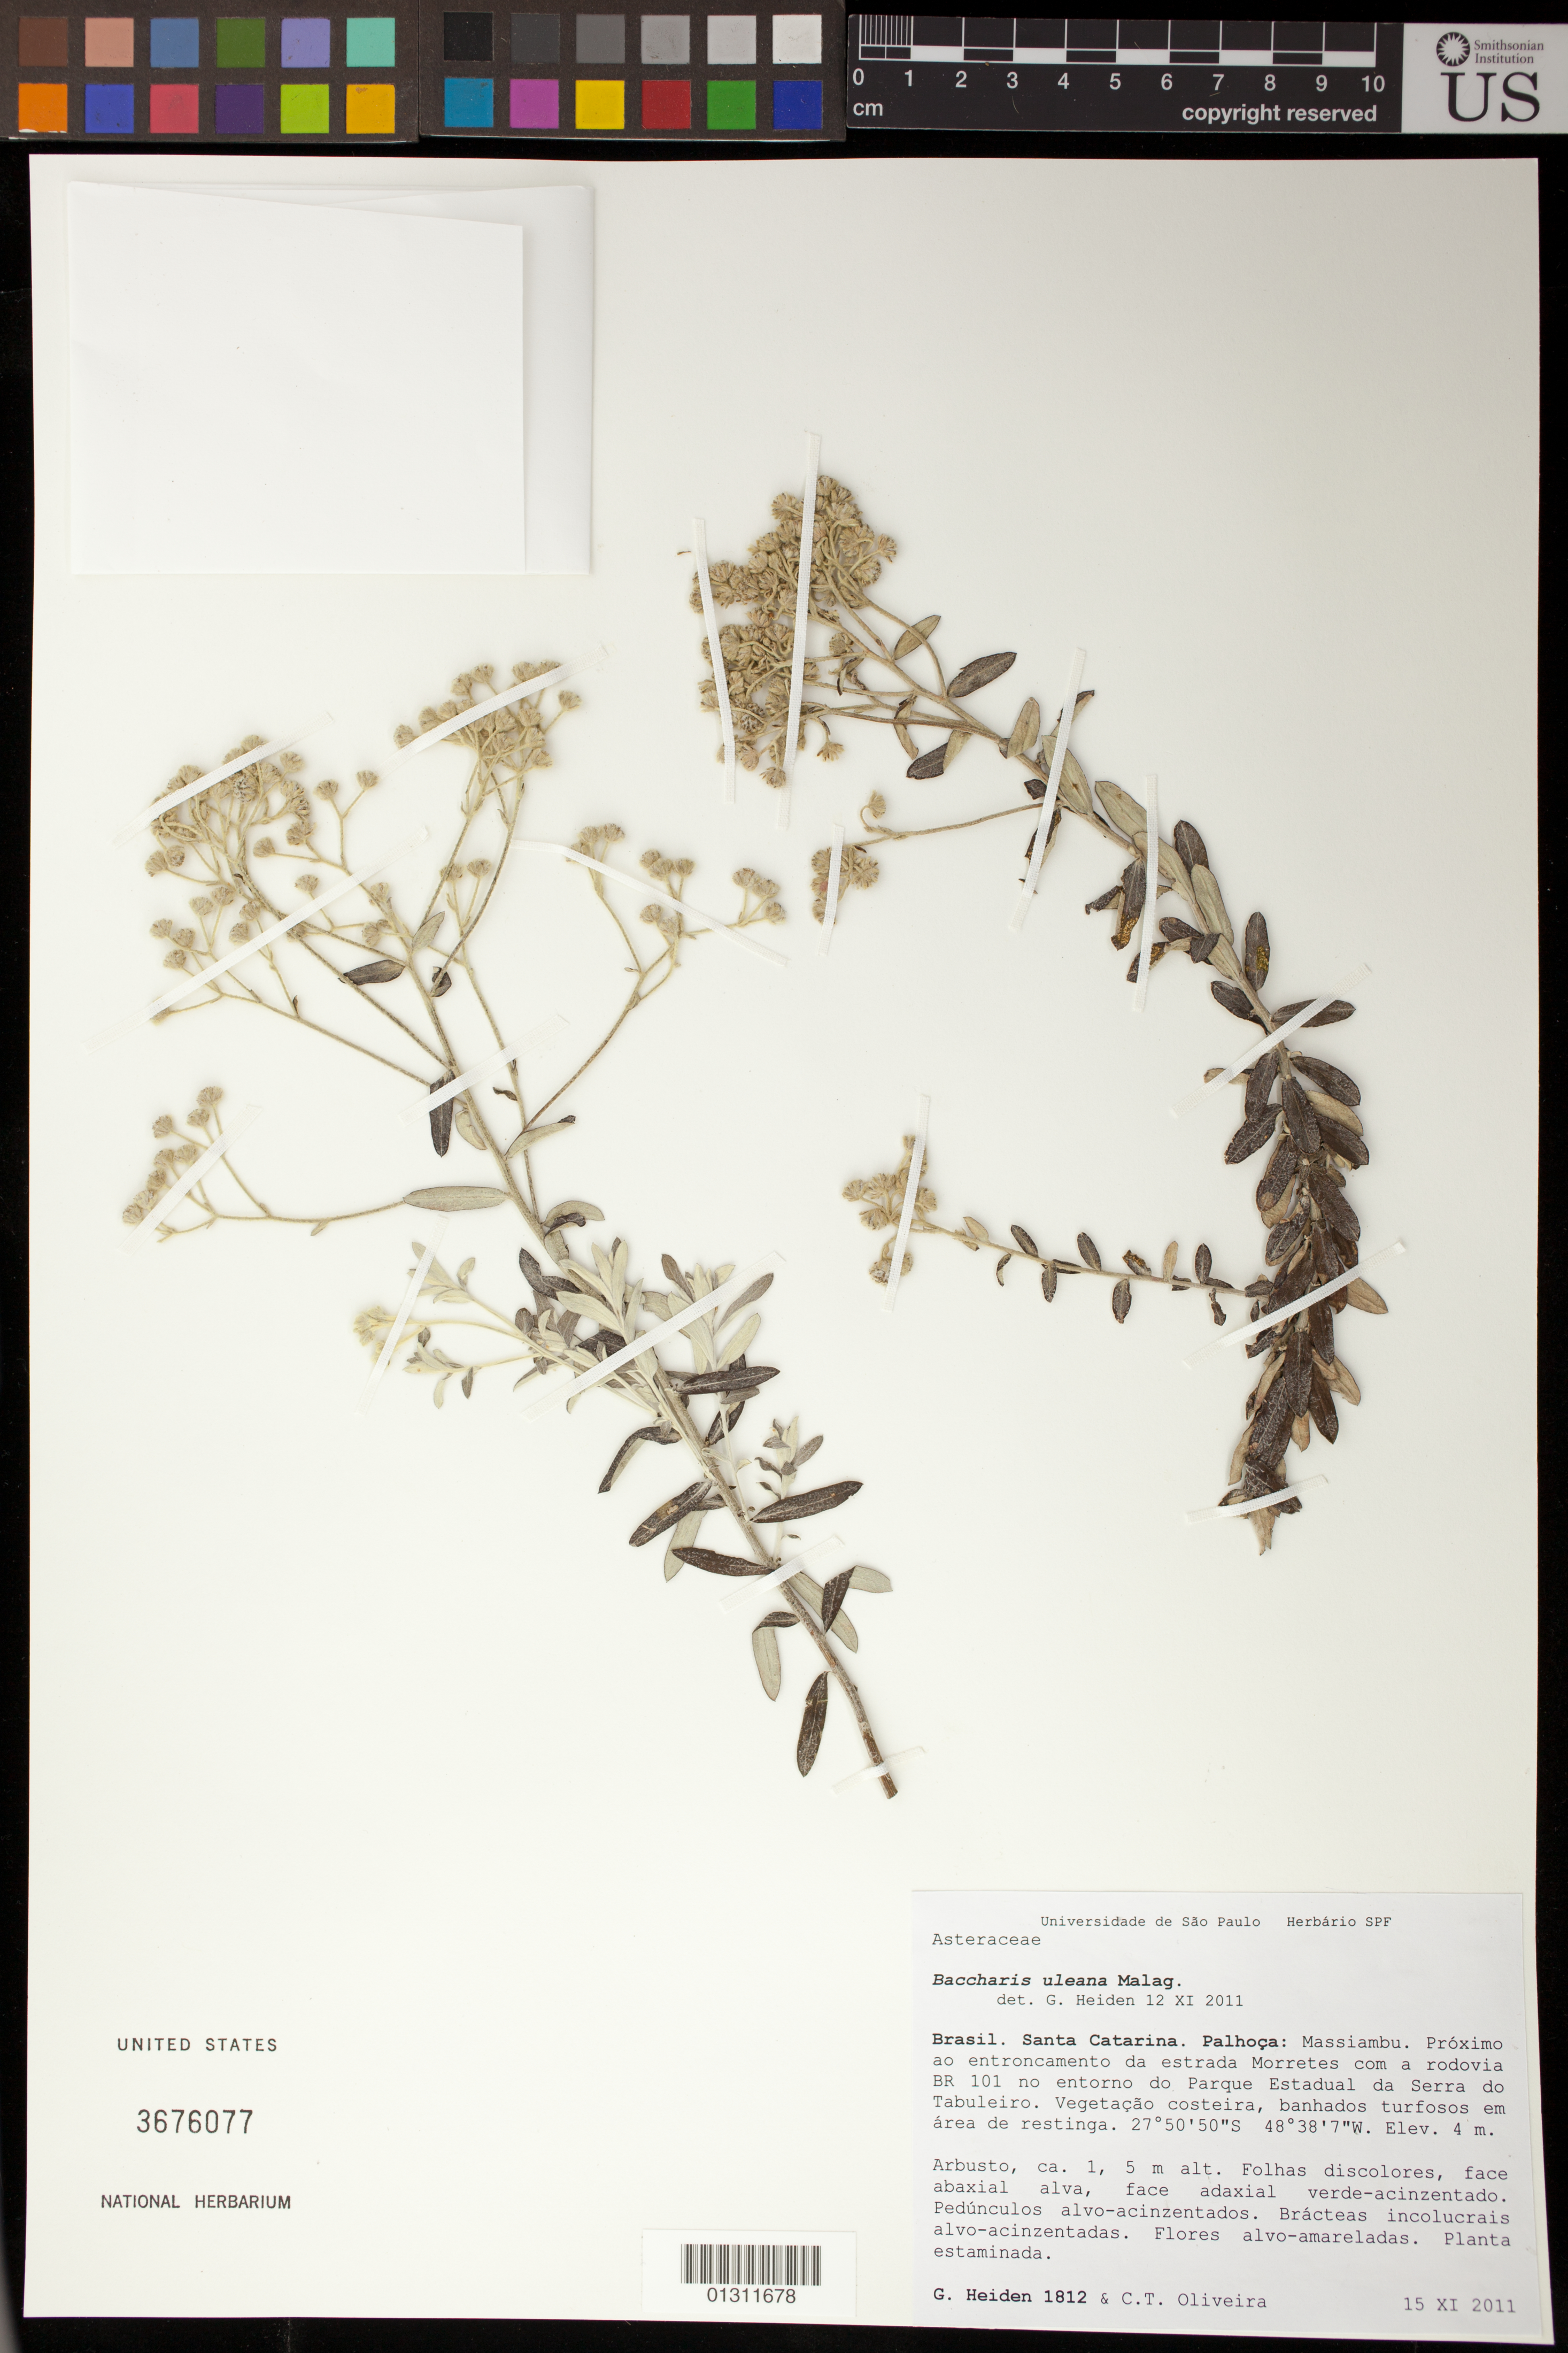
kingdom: Plantae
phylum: Tracheophyta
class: Magnoliopsida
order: Asterales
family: Asteraceae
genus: Baccharis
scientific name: Baccharis ulicina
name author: Hook. & Arn.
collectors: G. Heiden & C. T. Oliveira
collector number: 1812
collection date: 2011-01-15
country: Brazil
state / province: Santa Catarina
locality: Palhoca: Massiambu, estrada Morretes com a rodovia BR 101 no entorono do Parque Estadual da Serra do Tabuleiro.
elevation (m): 4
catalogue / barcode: US 3676077